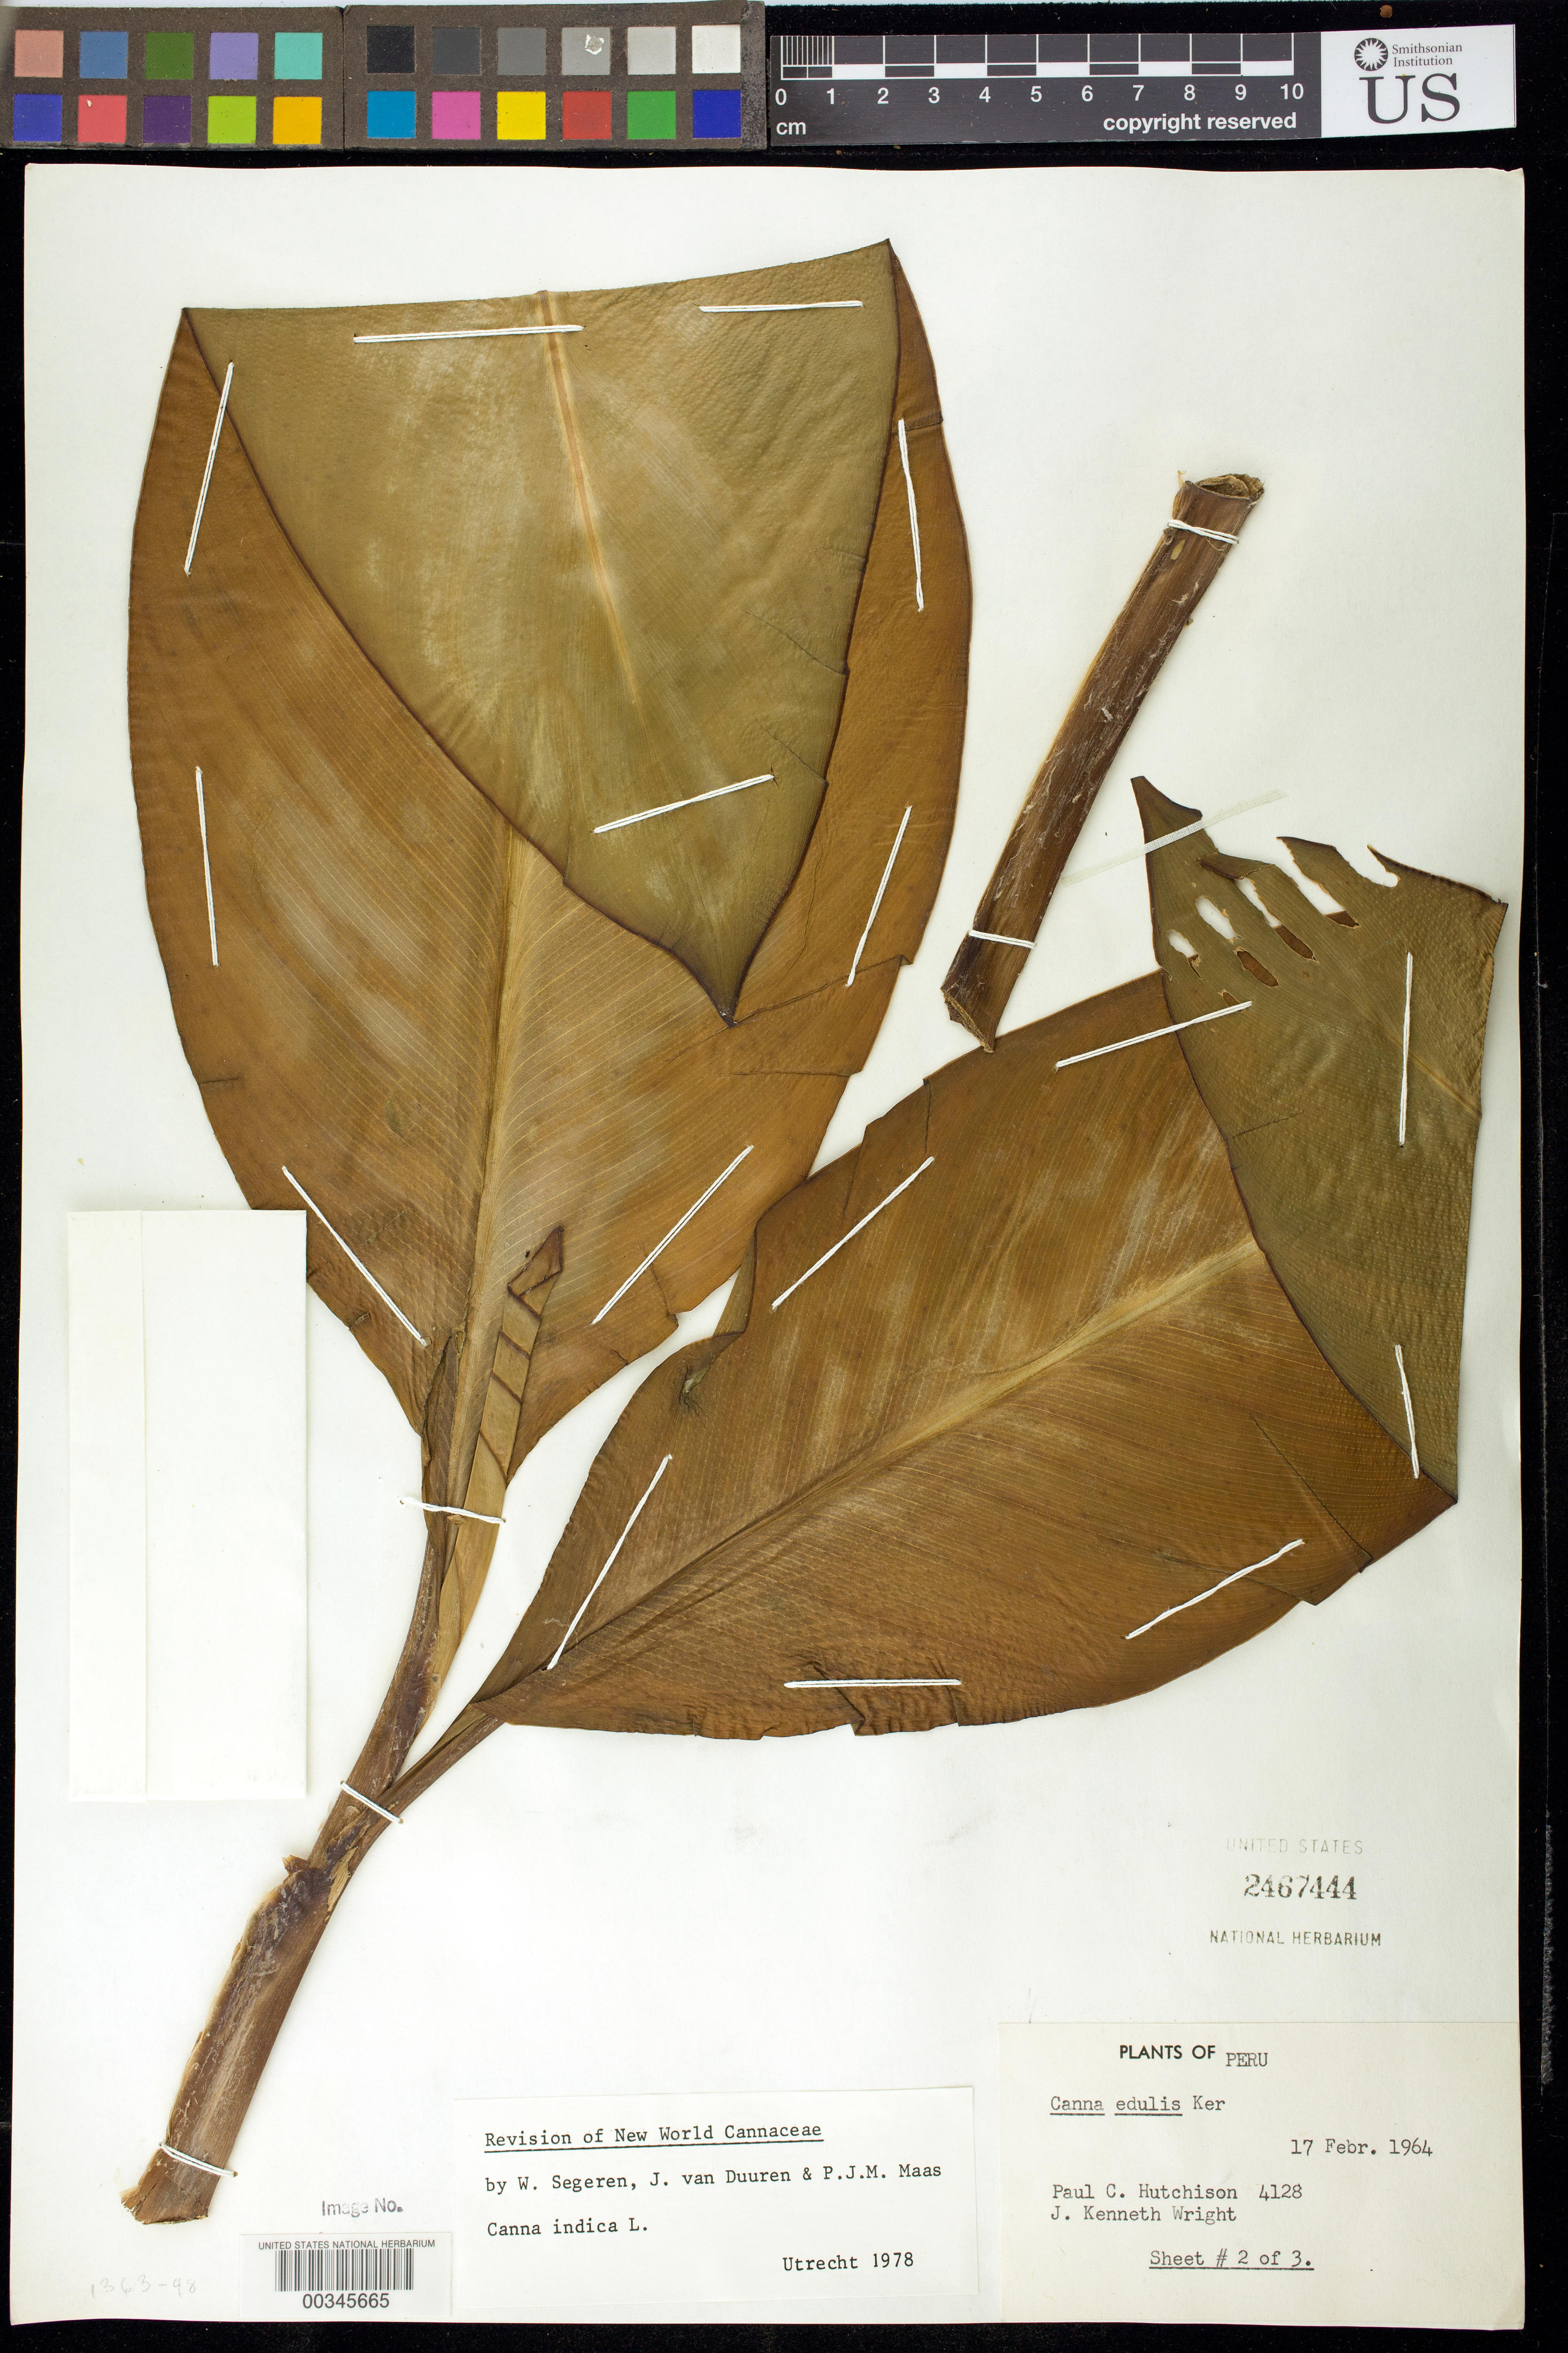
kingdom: Plantae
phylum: Tracheophyta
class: Liliopsida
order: Zingiberales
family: Cannaceae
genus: Canna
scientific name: Canna indica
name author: L.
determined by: Segeren, W.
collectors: P. C. Hutchison & J. K. Wright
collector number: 4128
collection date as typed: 17 Feb 1964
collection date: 1964-02-17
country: Peru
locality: The Andes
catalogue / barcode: US 2467444